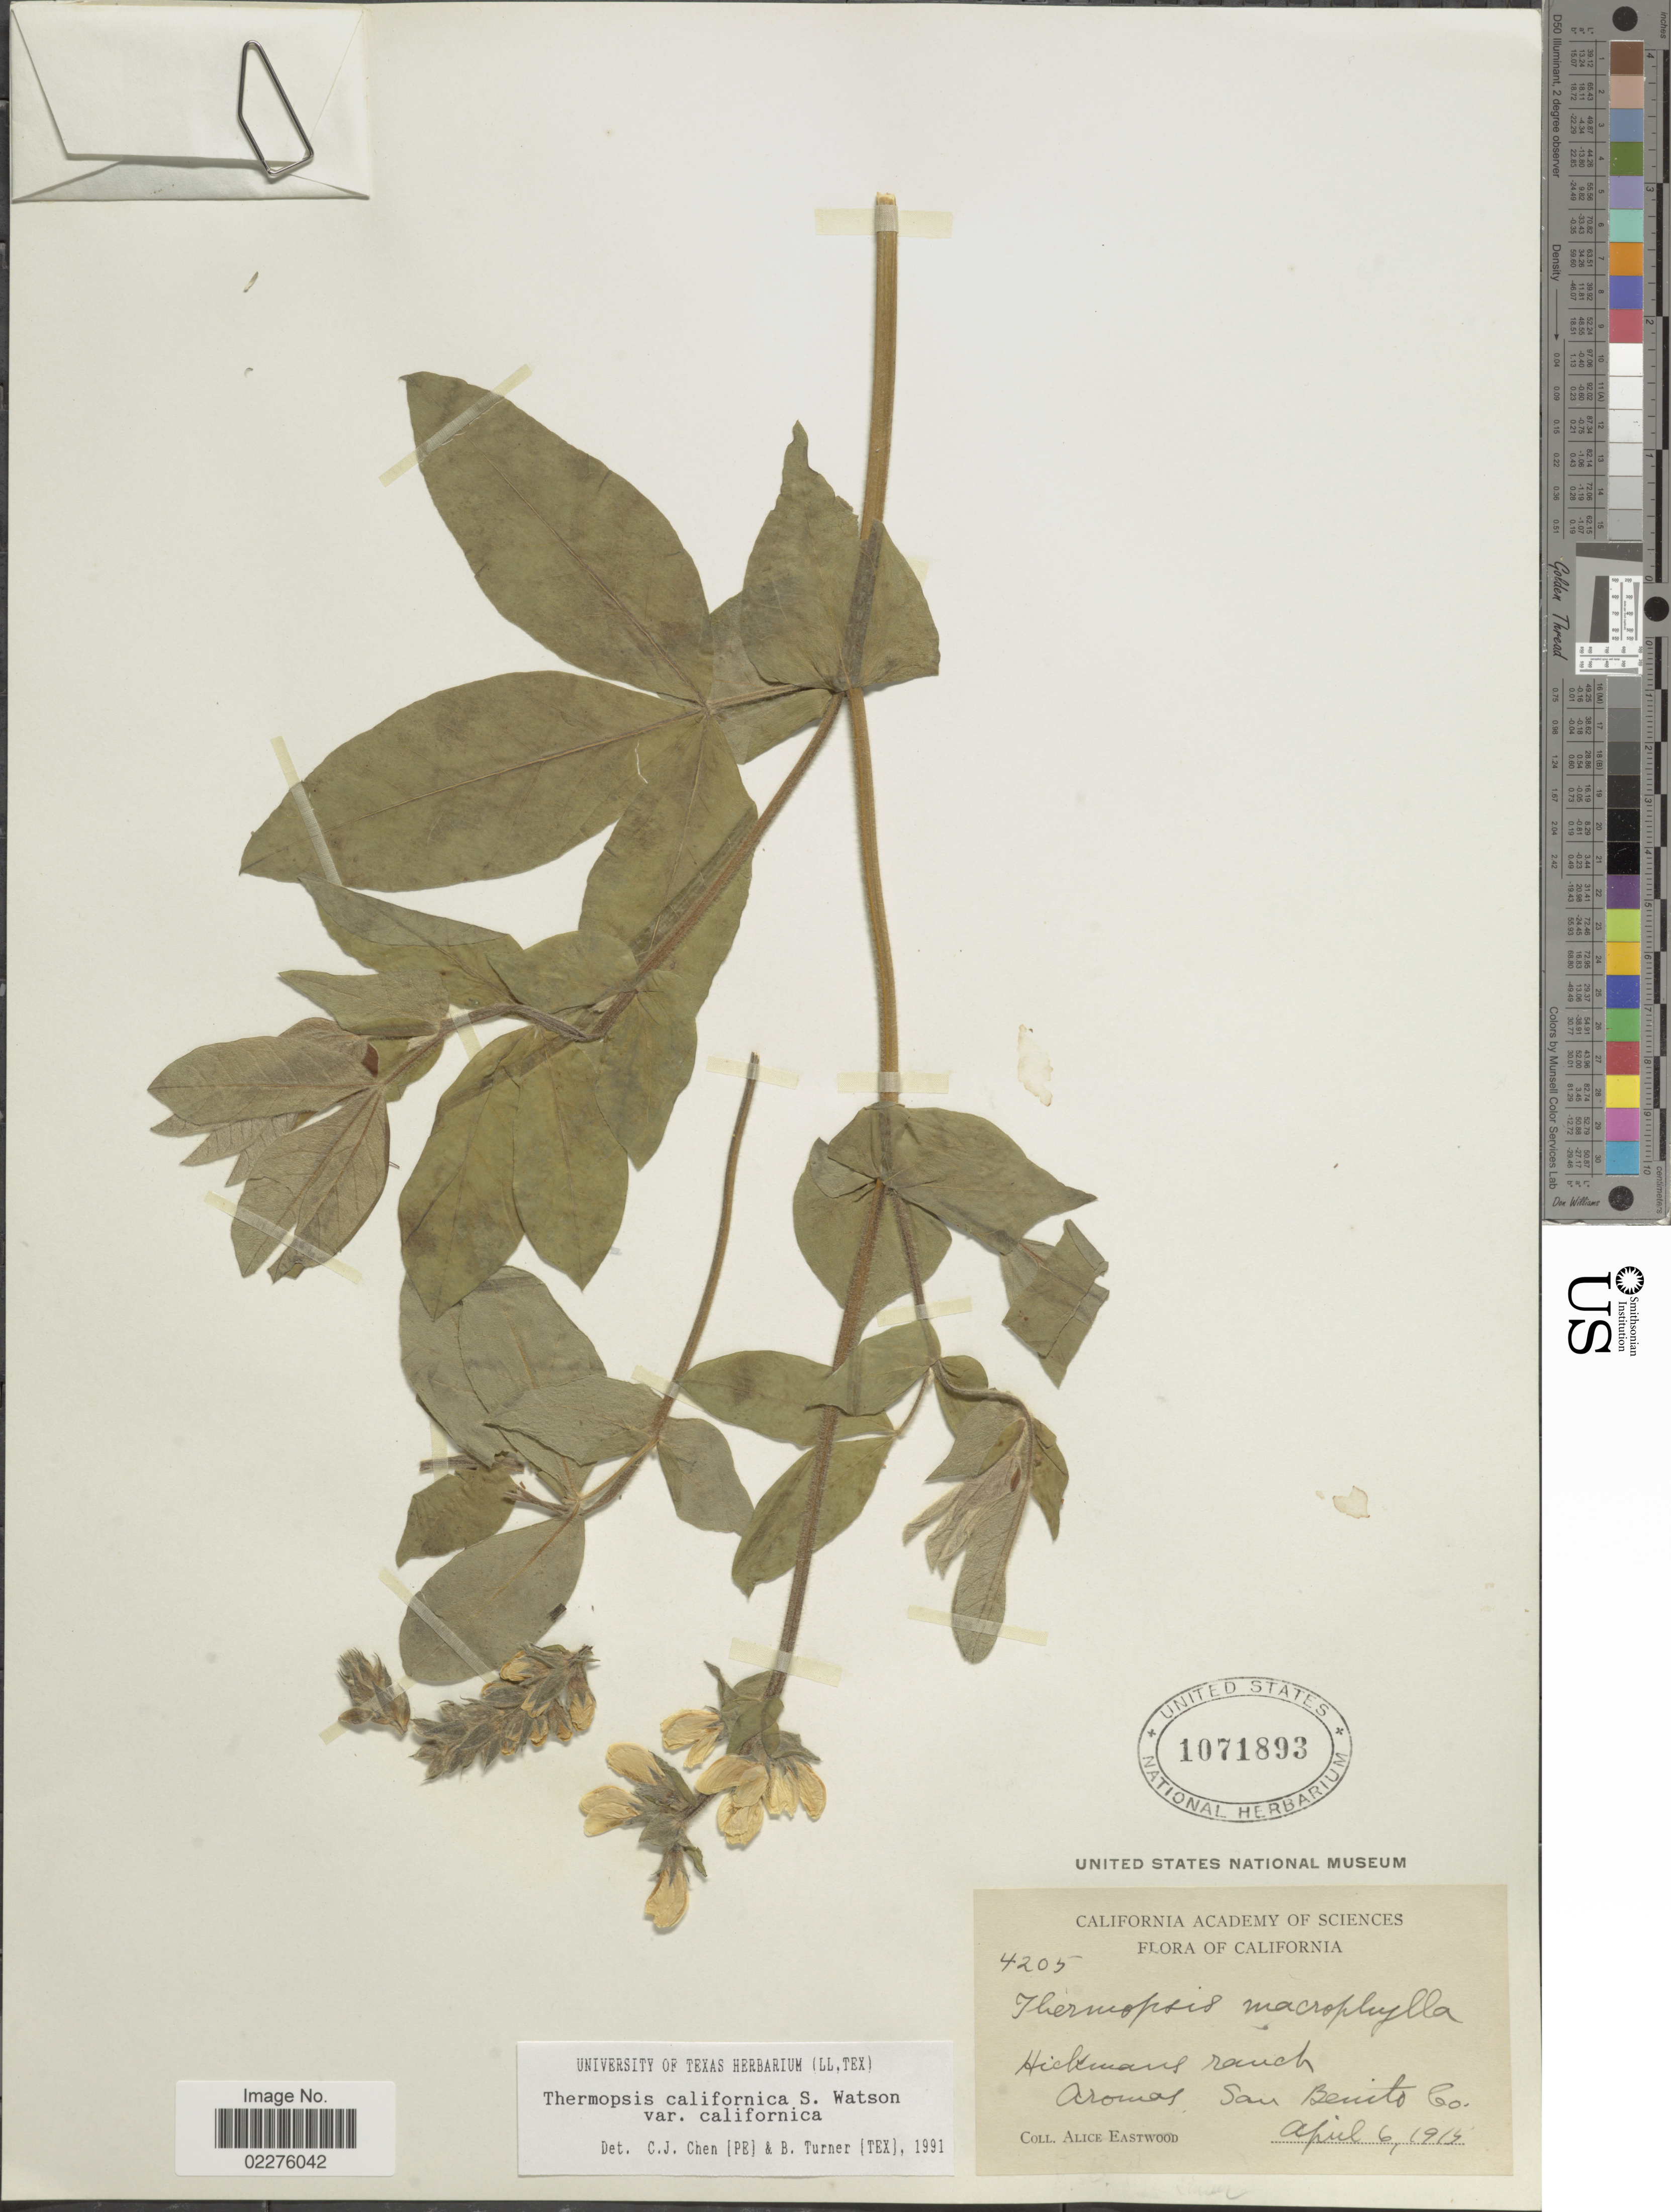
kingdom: Plantae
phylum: Tracheophyta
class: Magnoliopsida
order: Fabales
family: Fabaceae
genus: Thermopsis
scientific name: Thermopsis californica var. californica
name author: S. Watson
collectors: A. Eastwood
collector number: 4205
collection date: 1914-04-06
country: United States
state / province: California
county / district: San Benito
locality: Hickmans ranch, Aromas, San Benito Co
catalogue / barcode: US 1071893